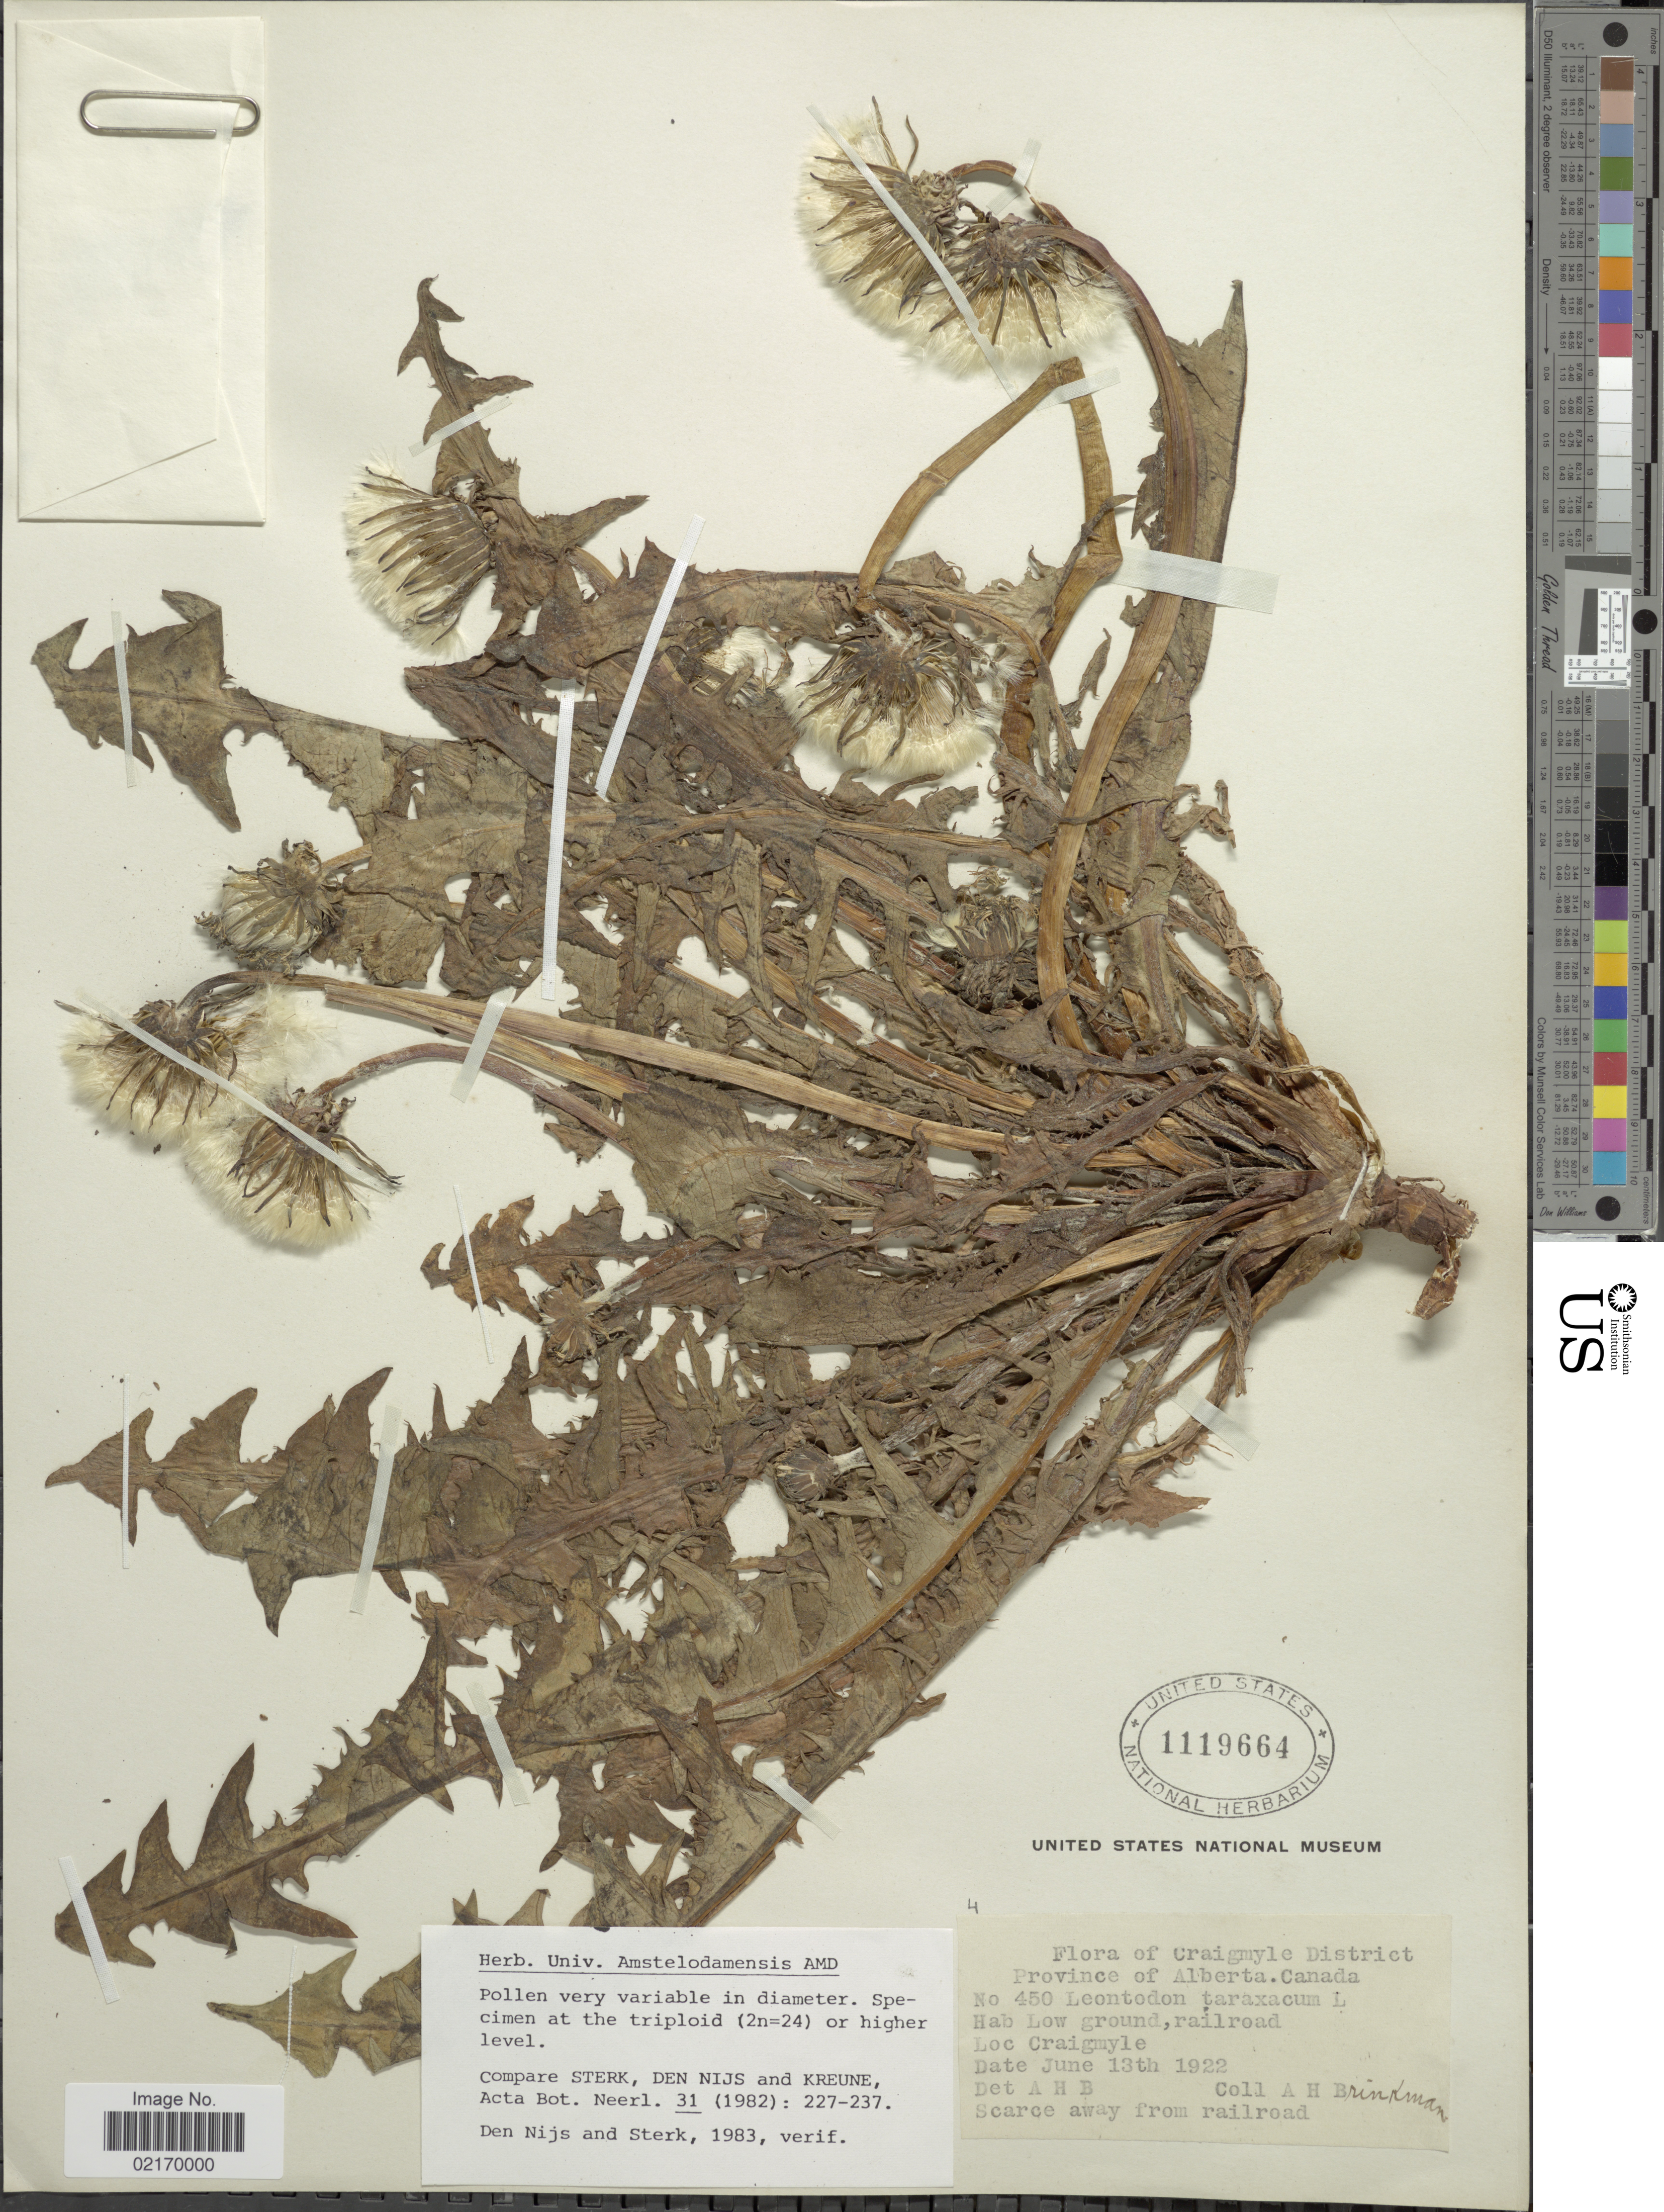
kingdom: Plantae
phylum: Tracheophyta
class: Magnoliopsida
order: Asterales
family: Asteraceae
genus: Taraxacum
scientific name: Taraxacum officinale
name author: G.H. Weber ex F.H. Wigg.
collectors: A. Brinkman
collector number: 450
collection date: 1922-06-13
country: Canada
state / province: Alberta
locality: Low ground, railroad, Craigmyle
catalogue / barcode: US 1119664